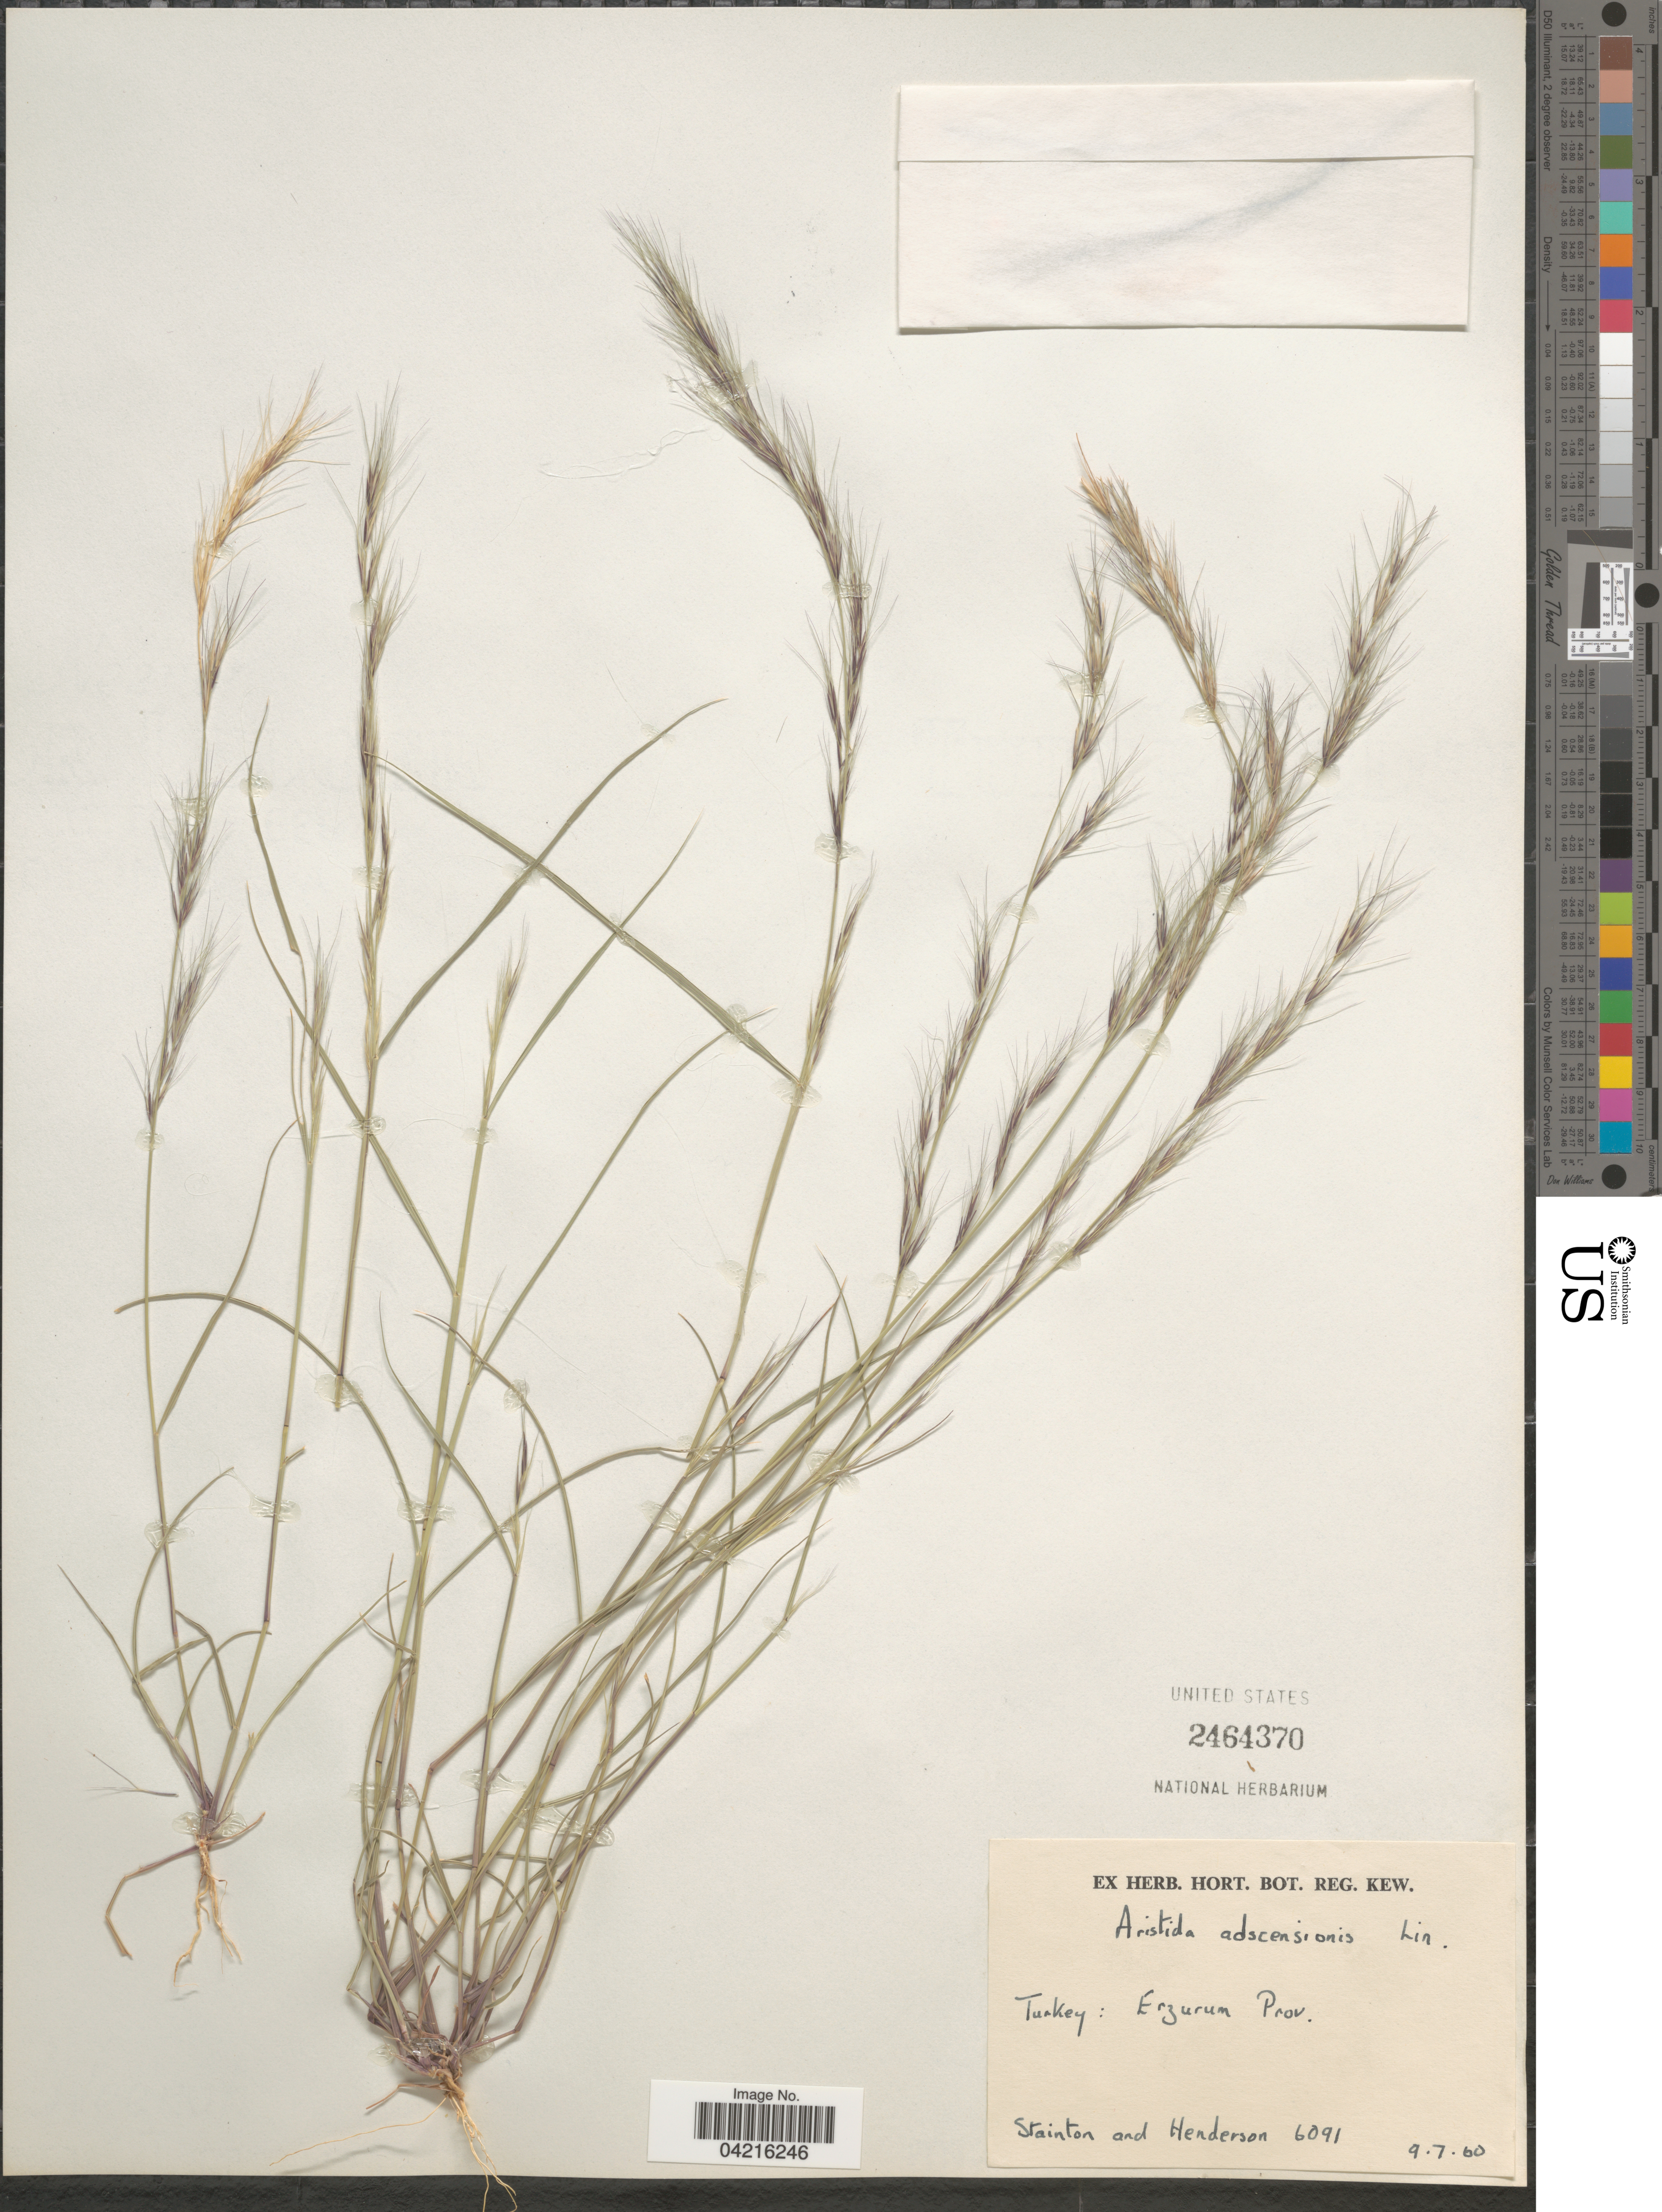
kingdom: Plantae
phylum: Tracheophyta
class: Liliopsida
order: Poales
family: Poaceae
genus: Aristida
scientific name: Aristida adscensionis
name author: L.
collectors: -. Stainton & -. Henderson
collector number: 6091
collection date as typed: Transcribed d/m/y: 9/7/60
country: Turkey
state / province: Erzurum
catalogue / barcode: US 2464370